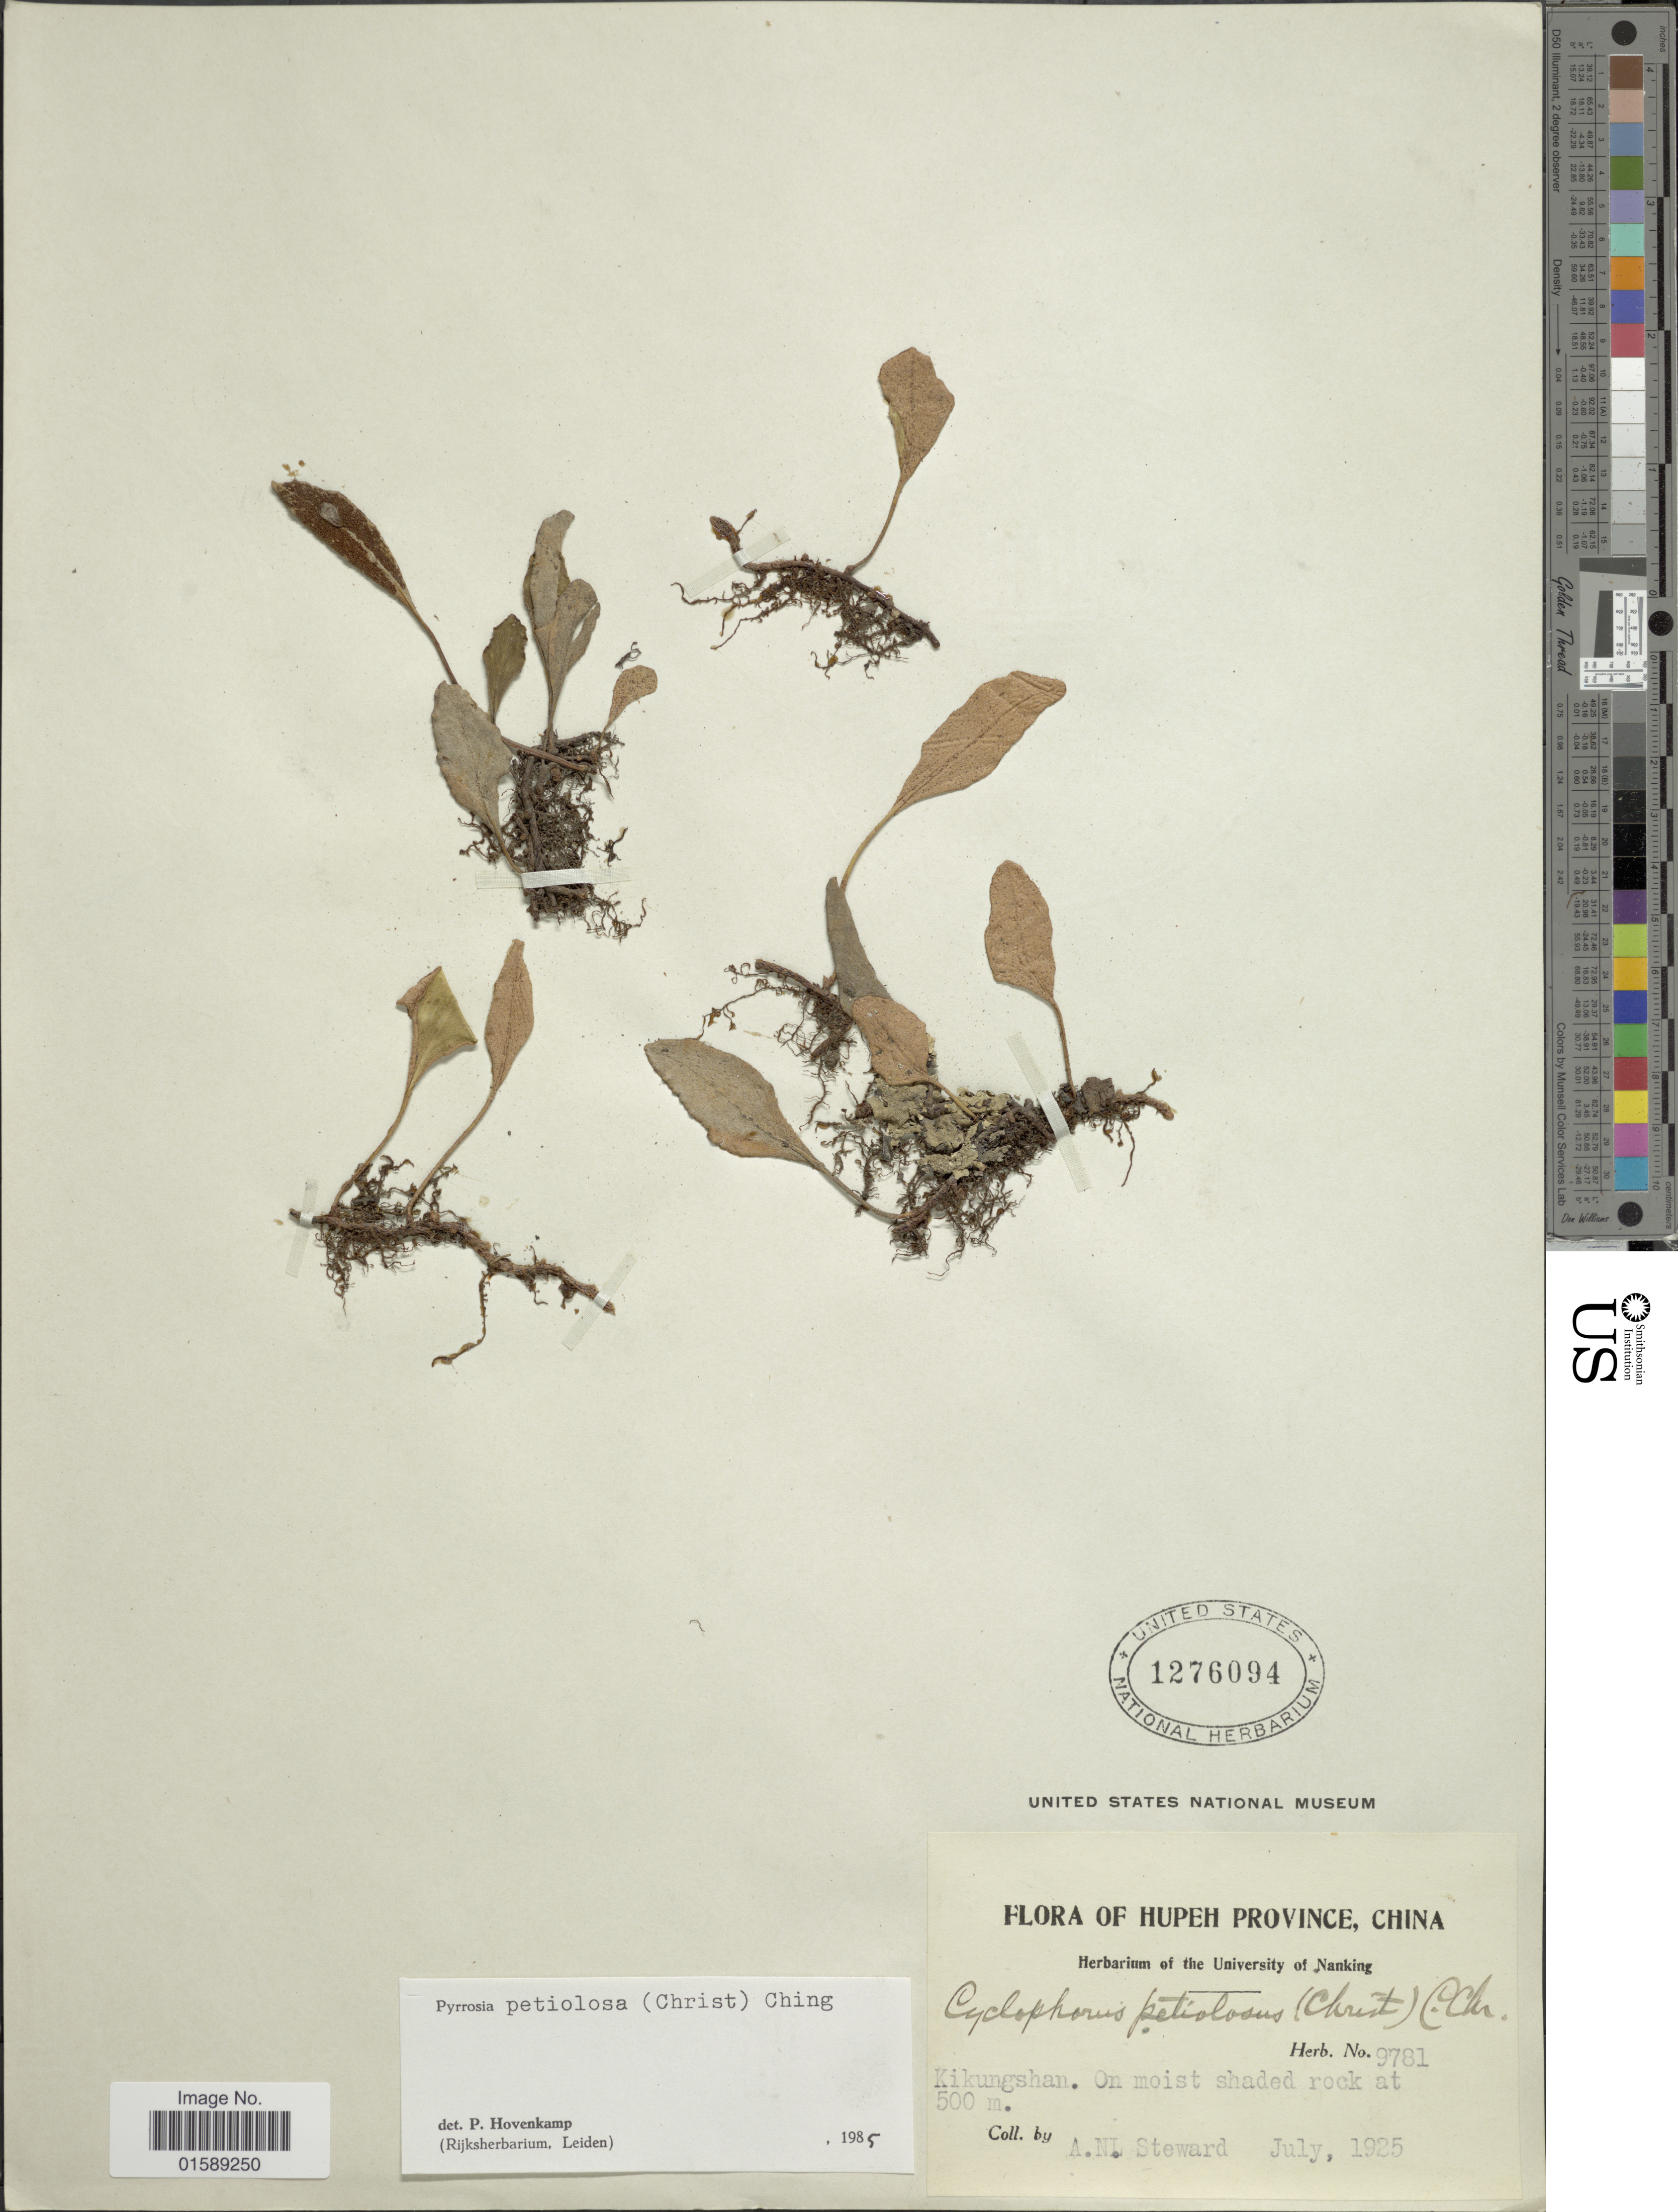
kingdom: Plantae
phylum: Tracheophyta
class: Polypodiopsida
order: Polypodiales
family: Polypodiaceae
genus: Pyrrosia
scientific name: Pyrrosia petiolosa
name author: (Christ) Ching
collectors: A. N. Steward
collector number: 9781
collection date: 1925-07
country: China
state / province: Hubei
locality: Hupeh Province, China. Kikungshan.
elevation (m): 500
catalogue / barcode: US 1276094